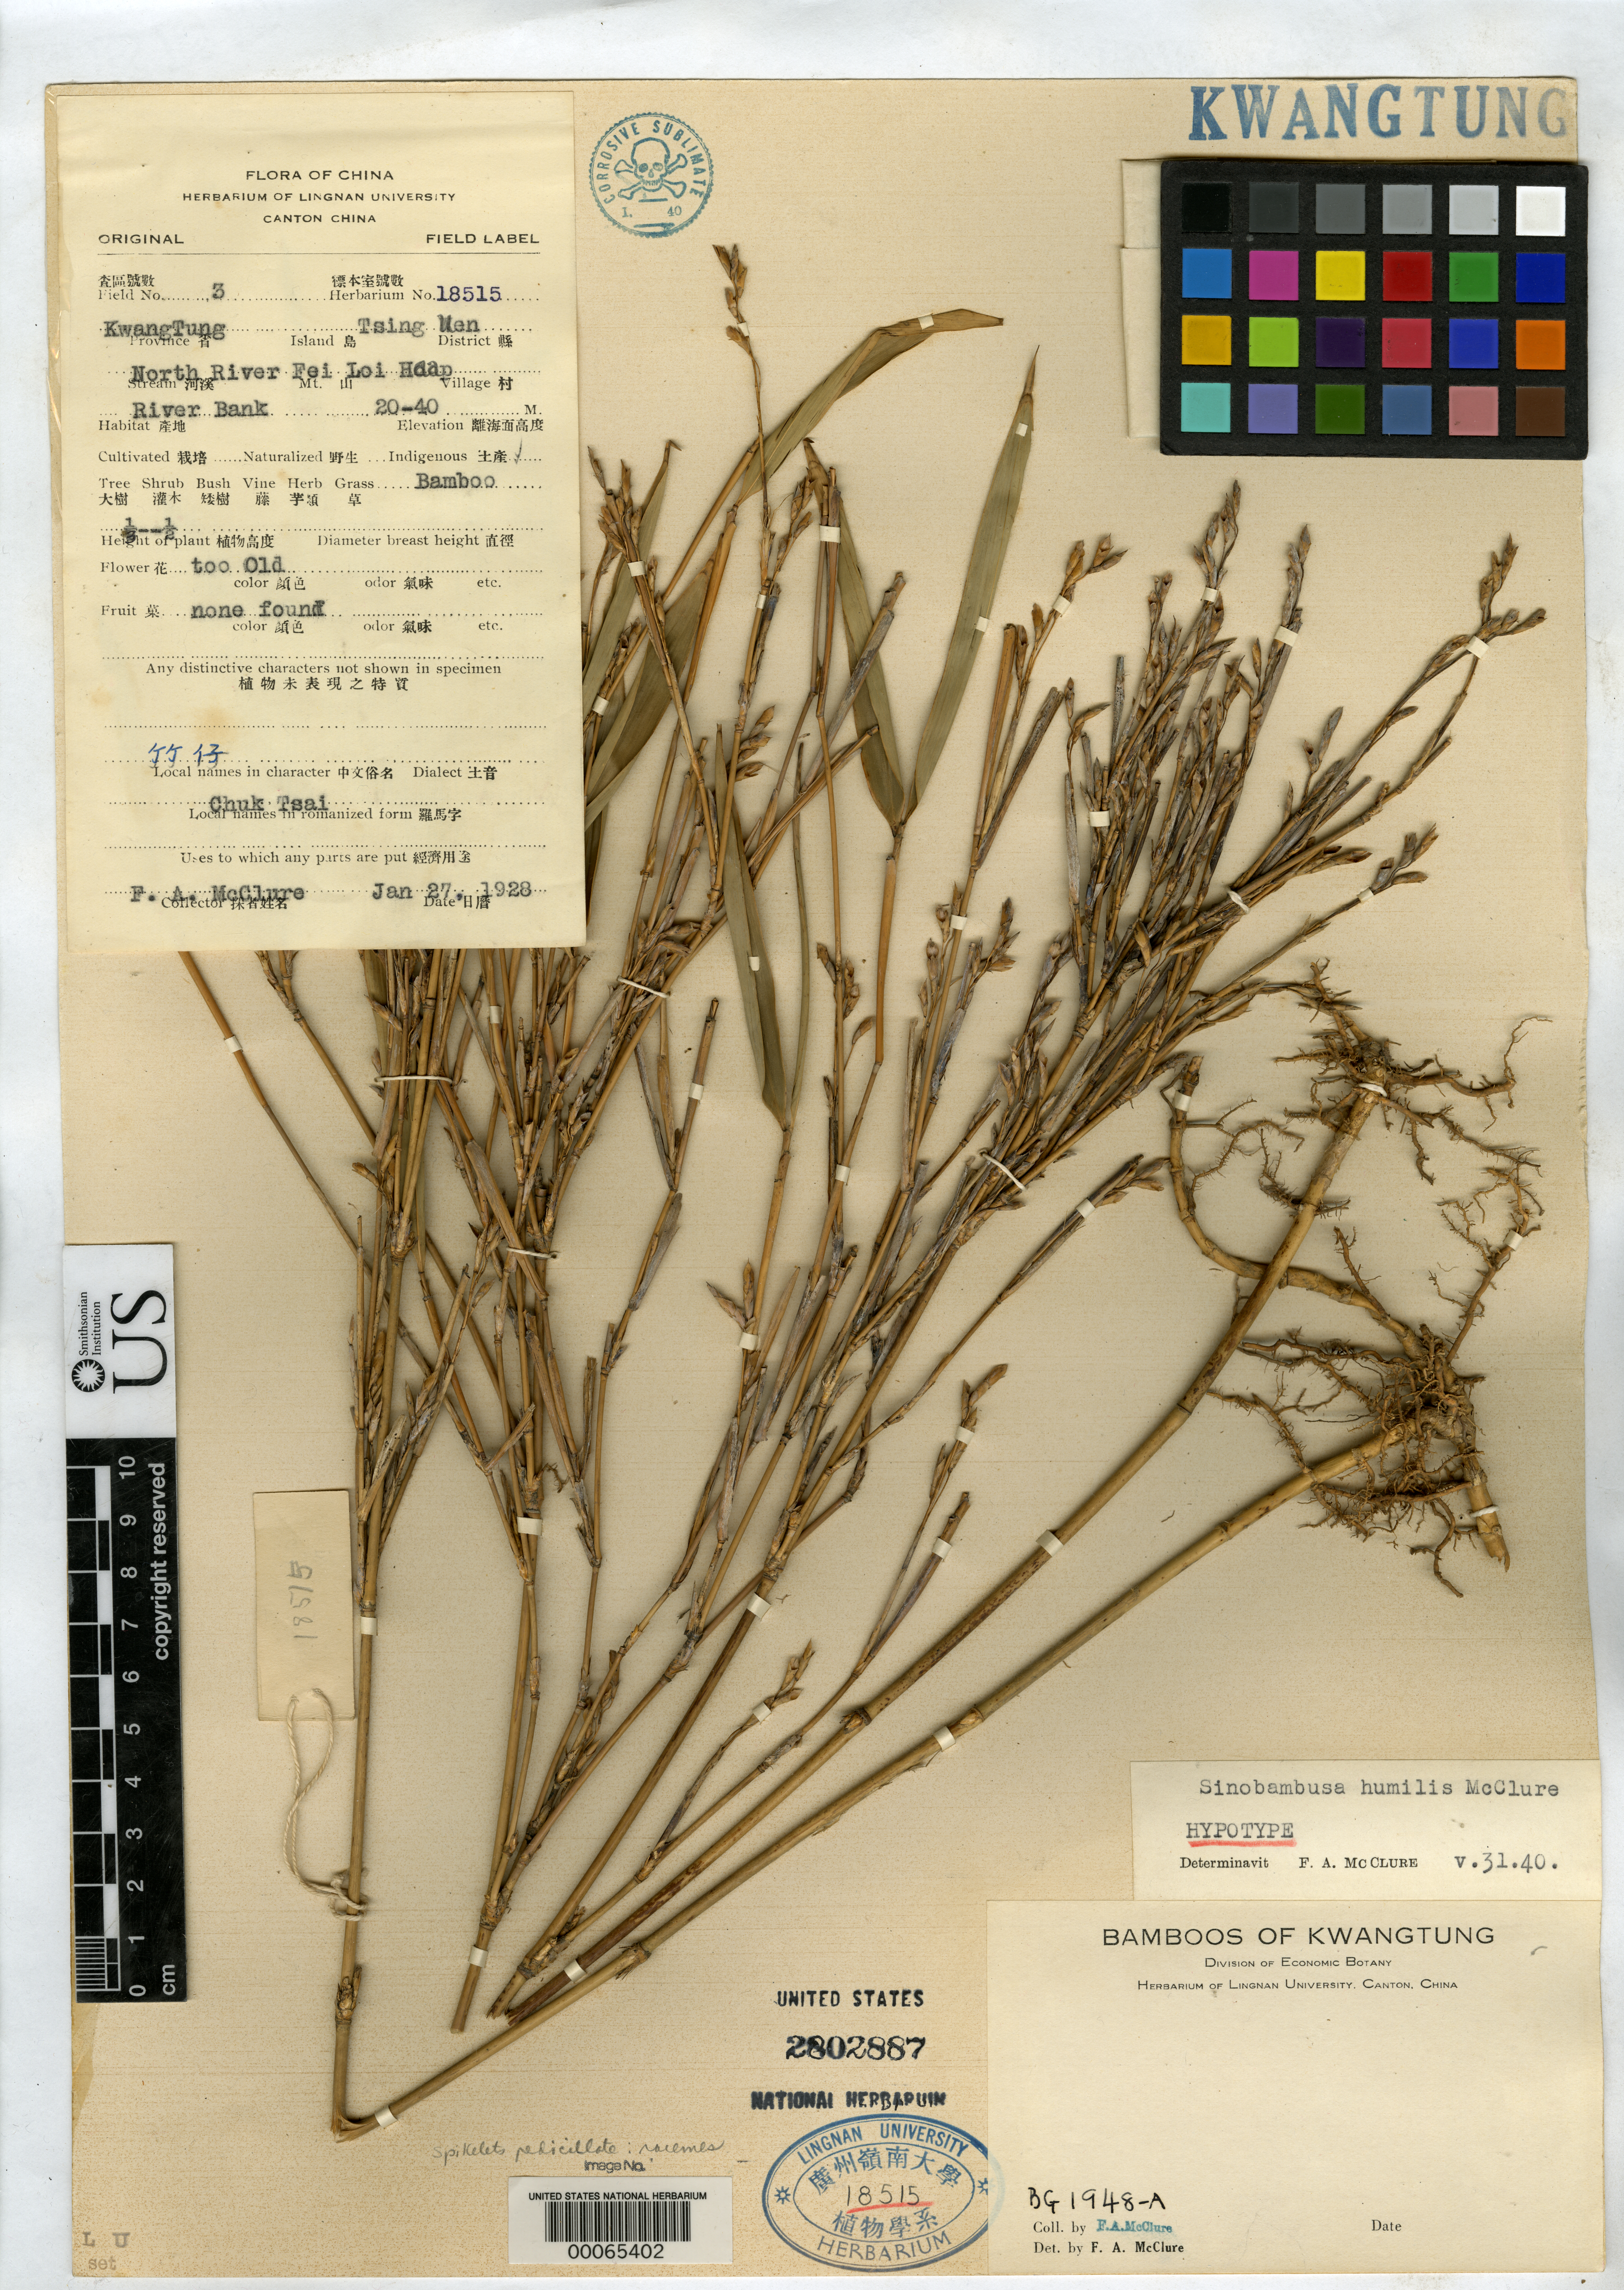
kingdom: Plantae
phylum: Tracheophyta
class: Liliopsida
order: Poales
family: Poaceae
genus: Sinobambusa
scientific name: Sinobambusa humilis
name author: McClure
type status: Paratype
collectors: F. A. McClure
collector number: BG 1948-a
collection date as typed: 27 Jan 1928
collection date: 1928-01-27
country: China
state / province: Guangdong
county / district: Tsing Uen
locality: North River Fei loi Hop.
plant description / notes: Permanently on loan to USNH; Lingnan Univ. # 18515.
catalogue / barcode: US 2802887